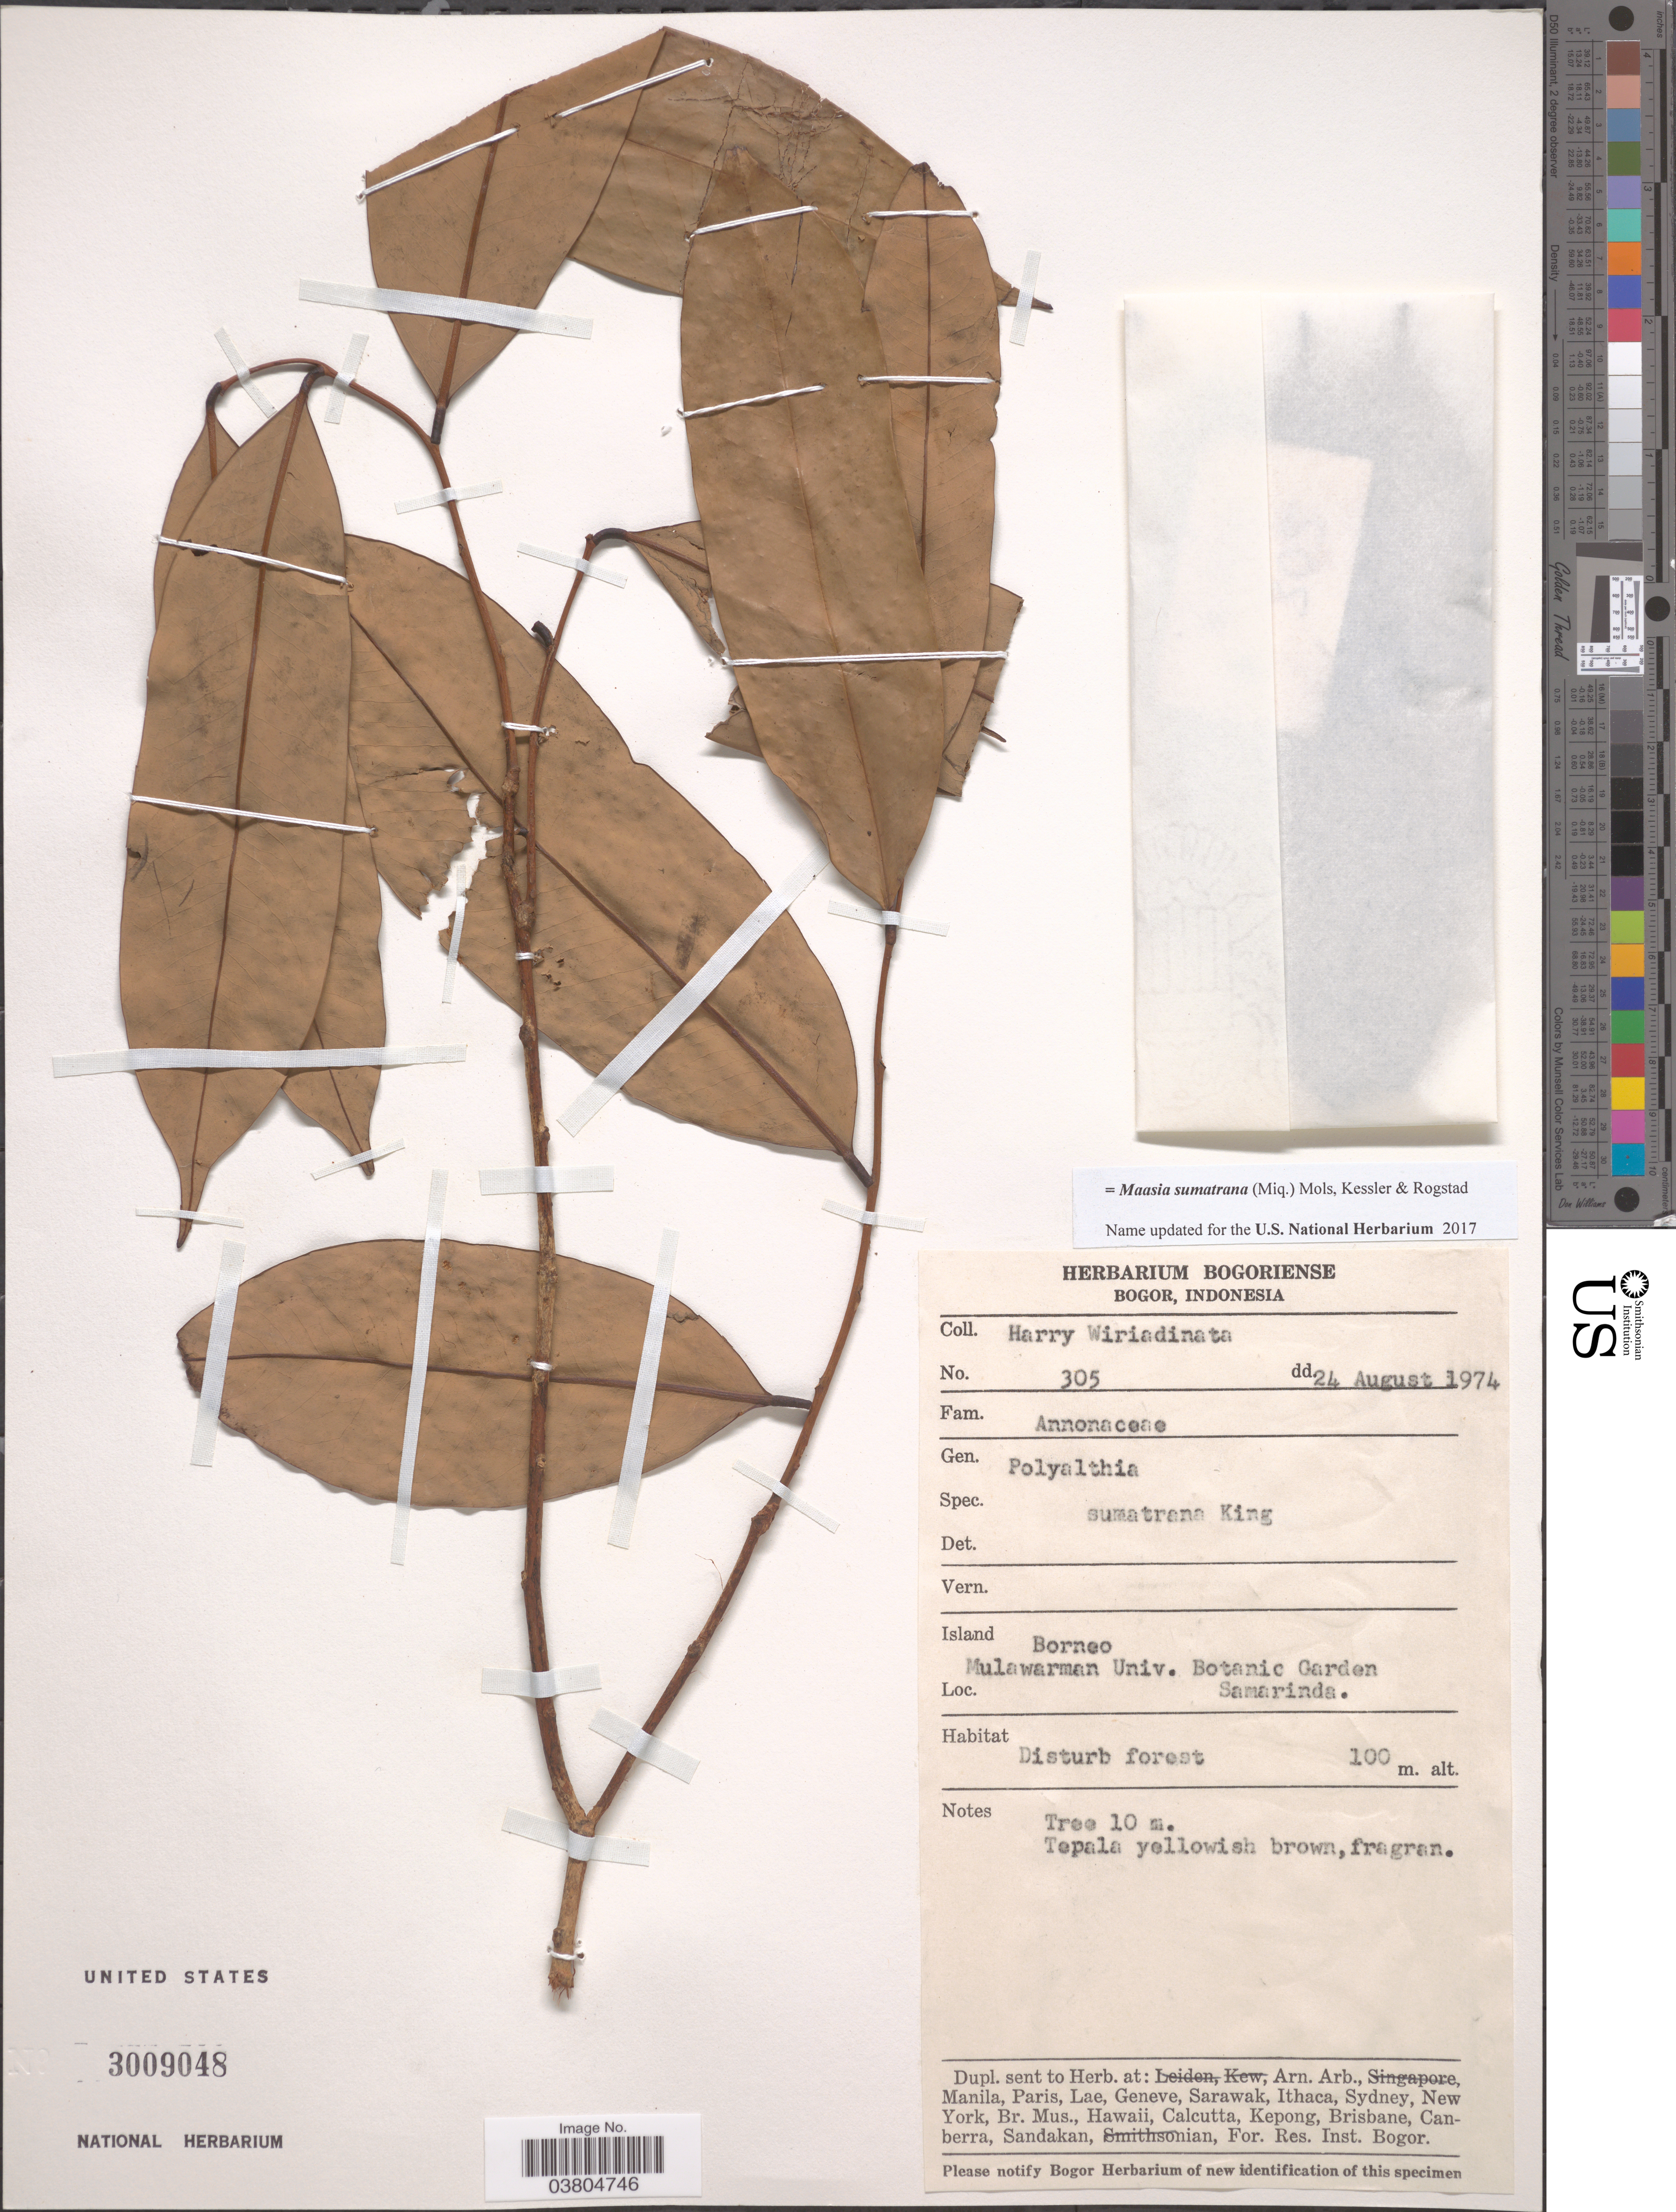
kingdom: Plantae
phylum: Tracheophyta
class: Magnoliopsida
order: Magnoliales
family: Annonaceae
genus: Maasia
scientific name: Maasia sumatrana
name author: (Miq.) Mols et al.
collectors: H. Wiriadinata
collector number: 305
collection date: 1974-08-24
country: Indonesia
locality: Island Borneo. Mulawarman Univ. Botanic Garden. Samarinda.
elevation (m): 100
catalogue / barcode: US 3009048